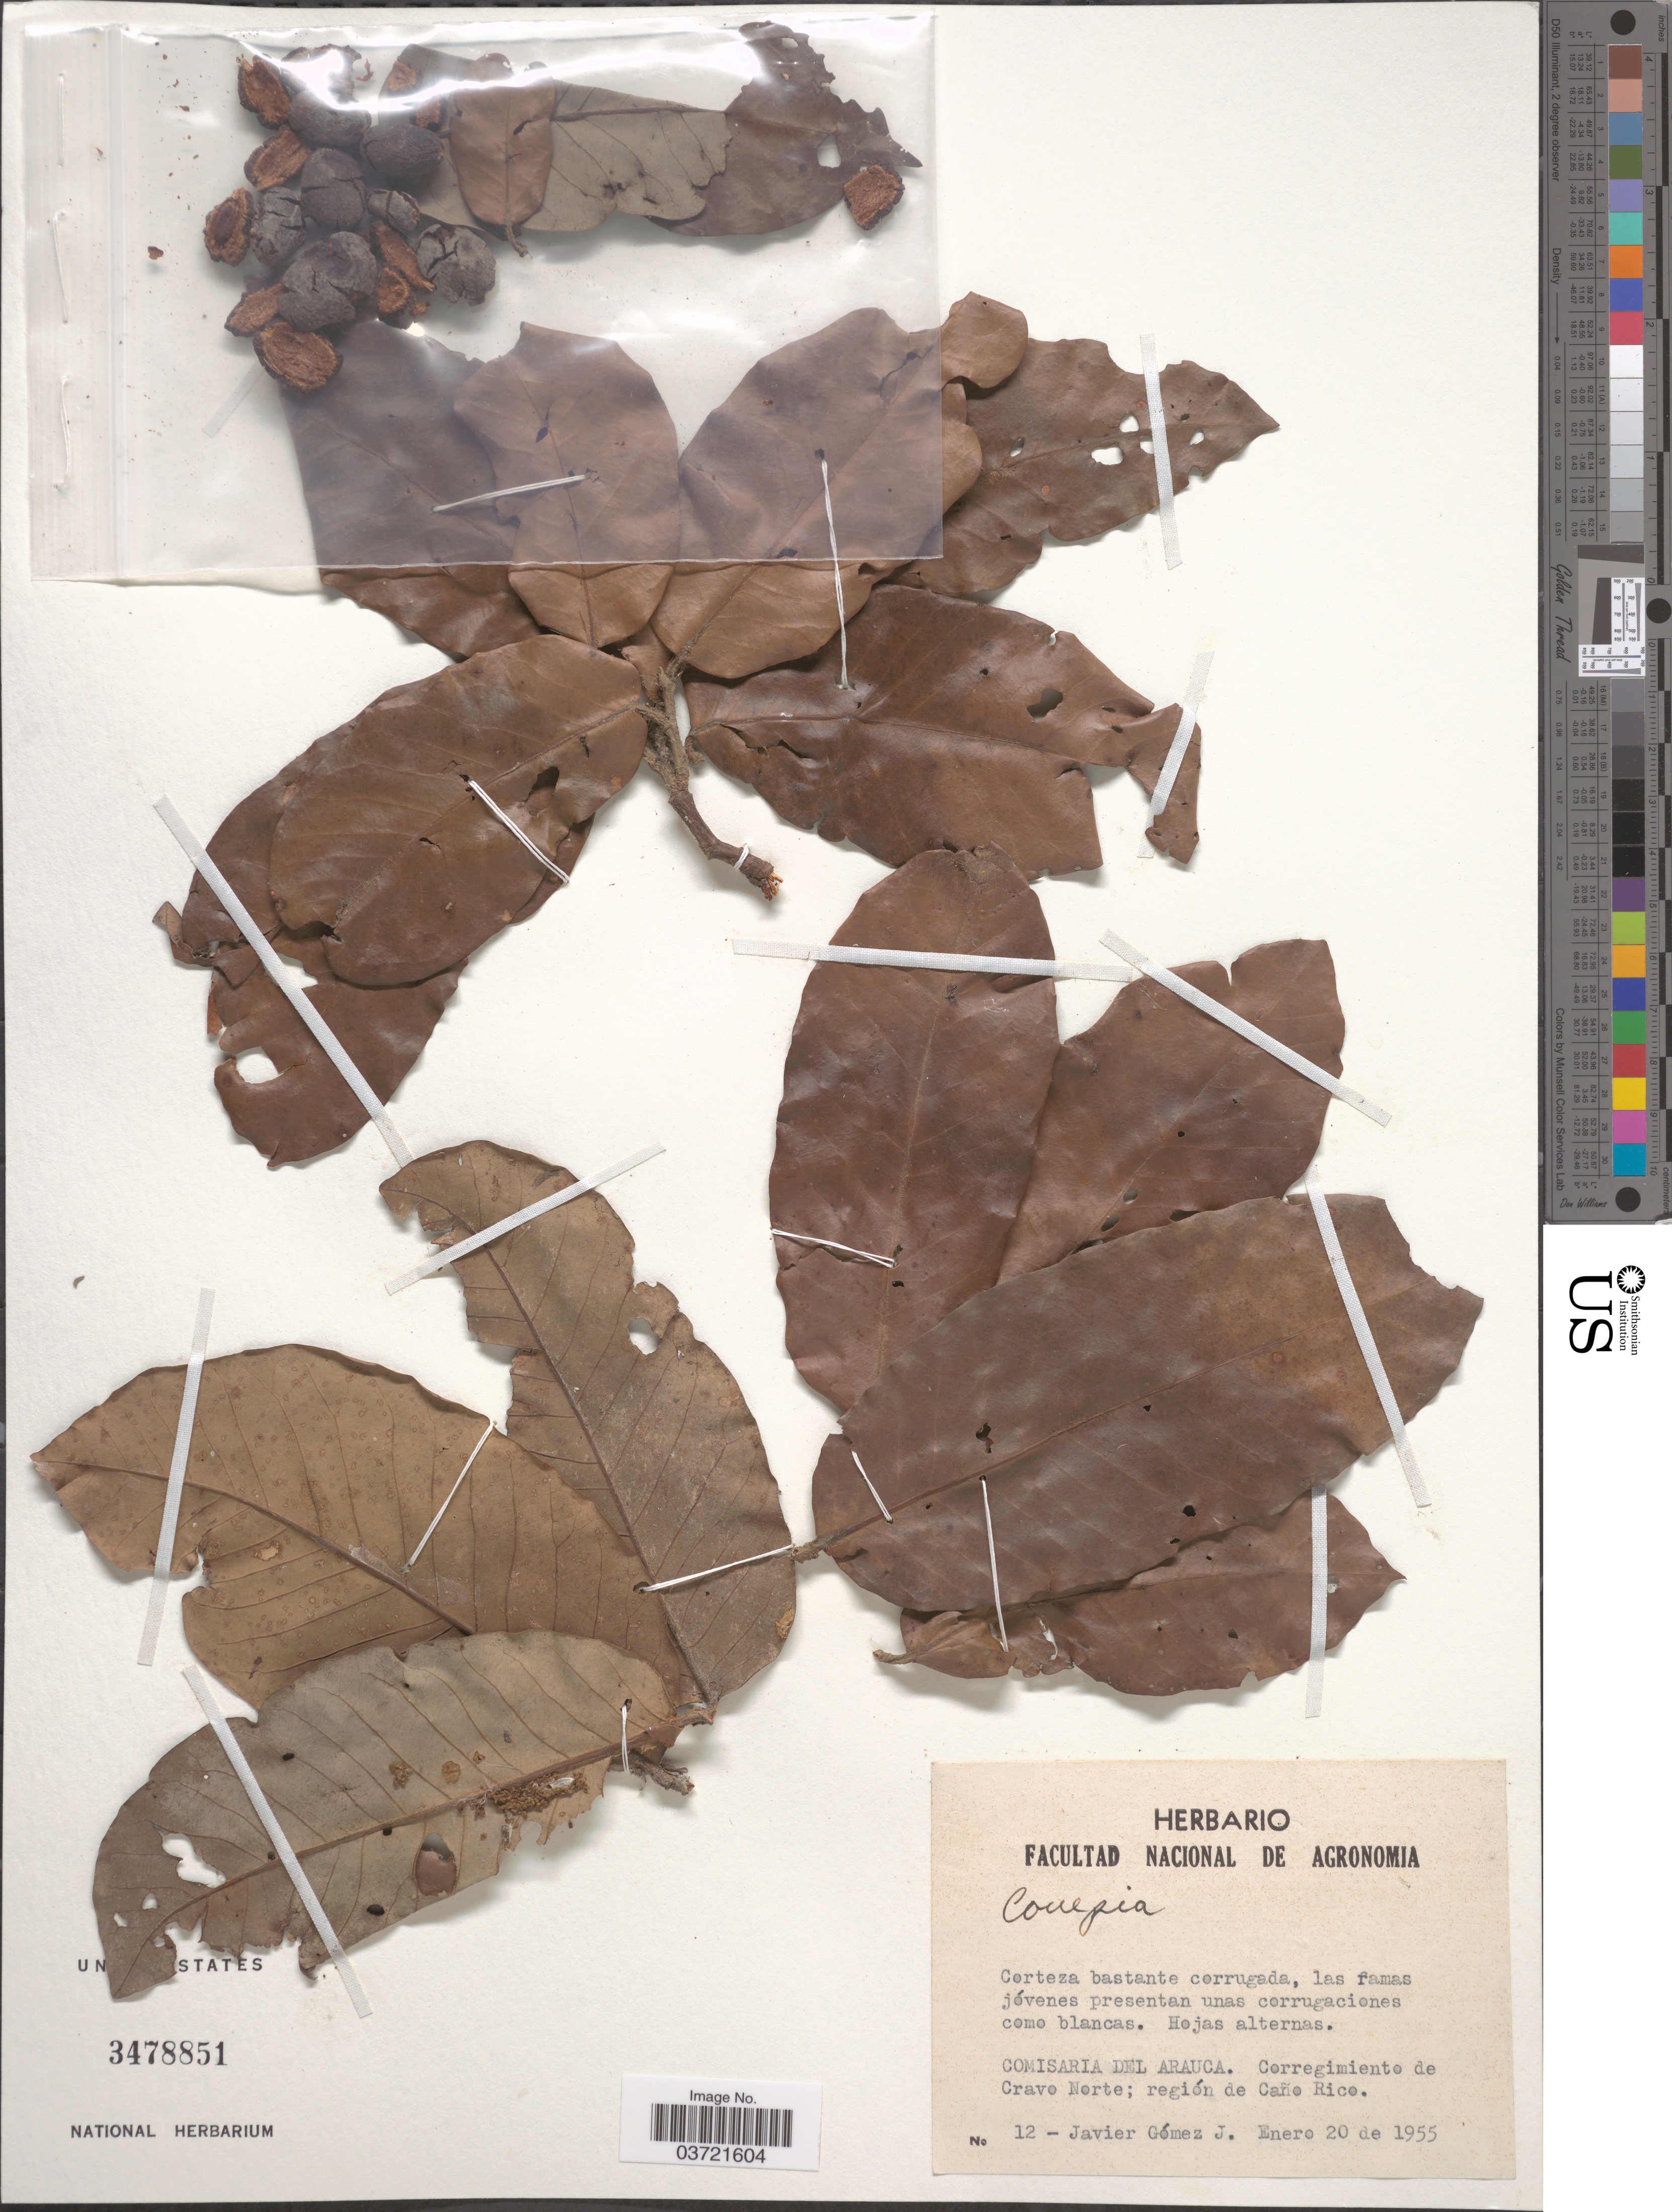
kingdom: Plantae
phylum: Tracheophyta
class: Magnoliopsida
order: Malpighiales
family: Chrysobalanaceae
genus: Couepia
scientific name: Couepia sp.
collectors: G. Javier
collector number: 12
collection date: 1955-01-20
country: Colombia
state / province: Arauca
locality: Comisaria del Arauca. Corregimiento de Cravo Norte; región de Caño Rico.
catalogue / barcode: US 3478851